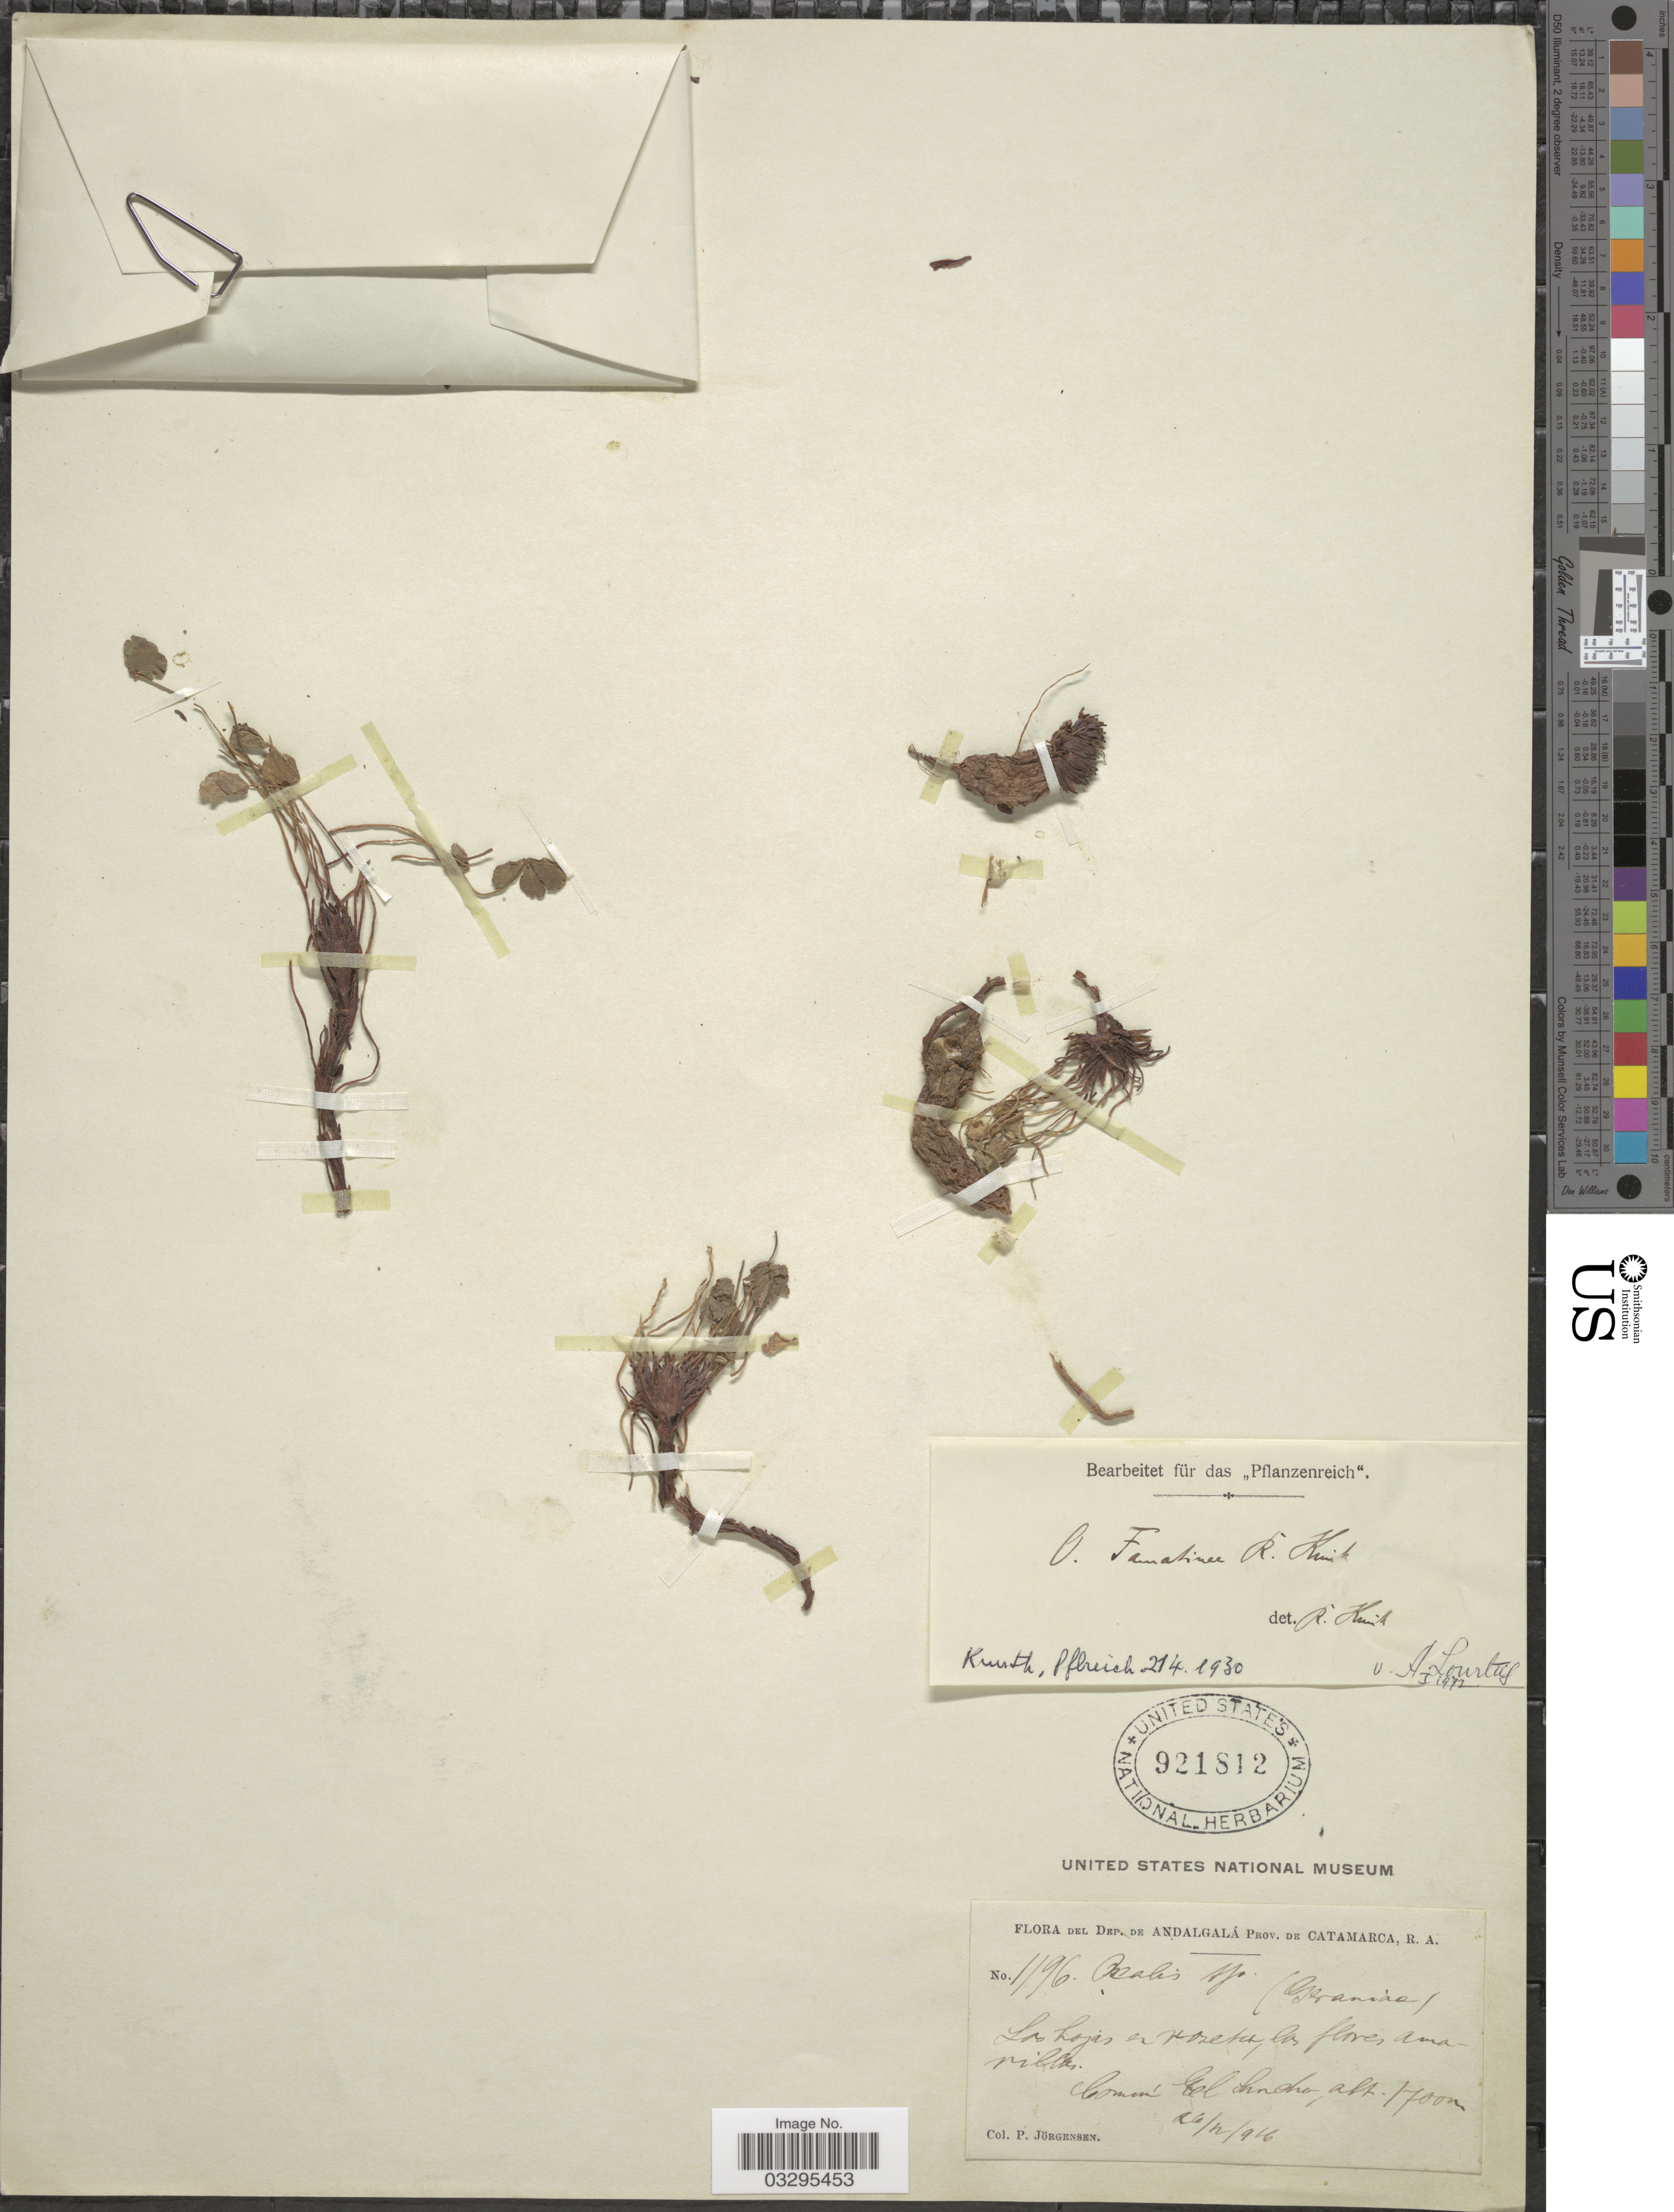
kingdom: Plantae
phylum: Tracheophyta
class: Magnoliopsida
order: Oxalidales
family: Oxalidaceae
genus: Oxalis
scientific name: Oxalis famatinae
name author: R. Knuth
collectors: P. Jörgensen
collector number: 1196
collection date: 1916-12-26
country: Argentina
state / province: Catamarca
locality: Dep. de Andalgalá. Comun El Suncho.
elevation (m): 1700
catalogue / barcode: US 921812